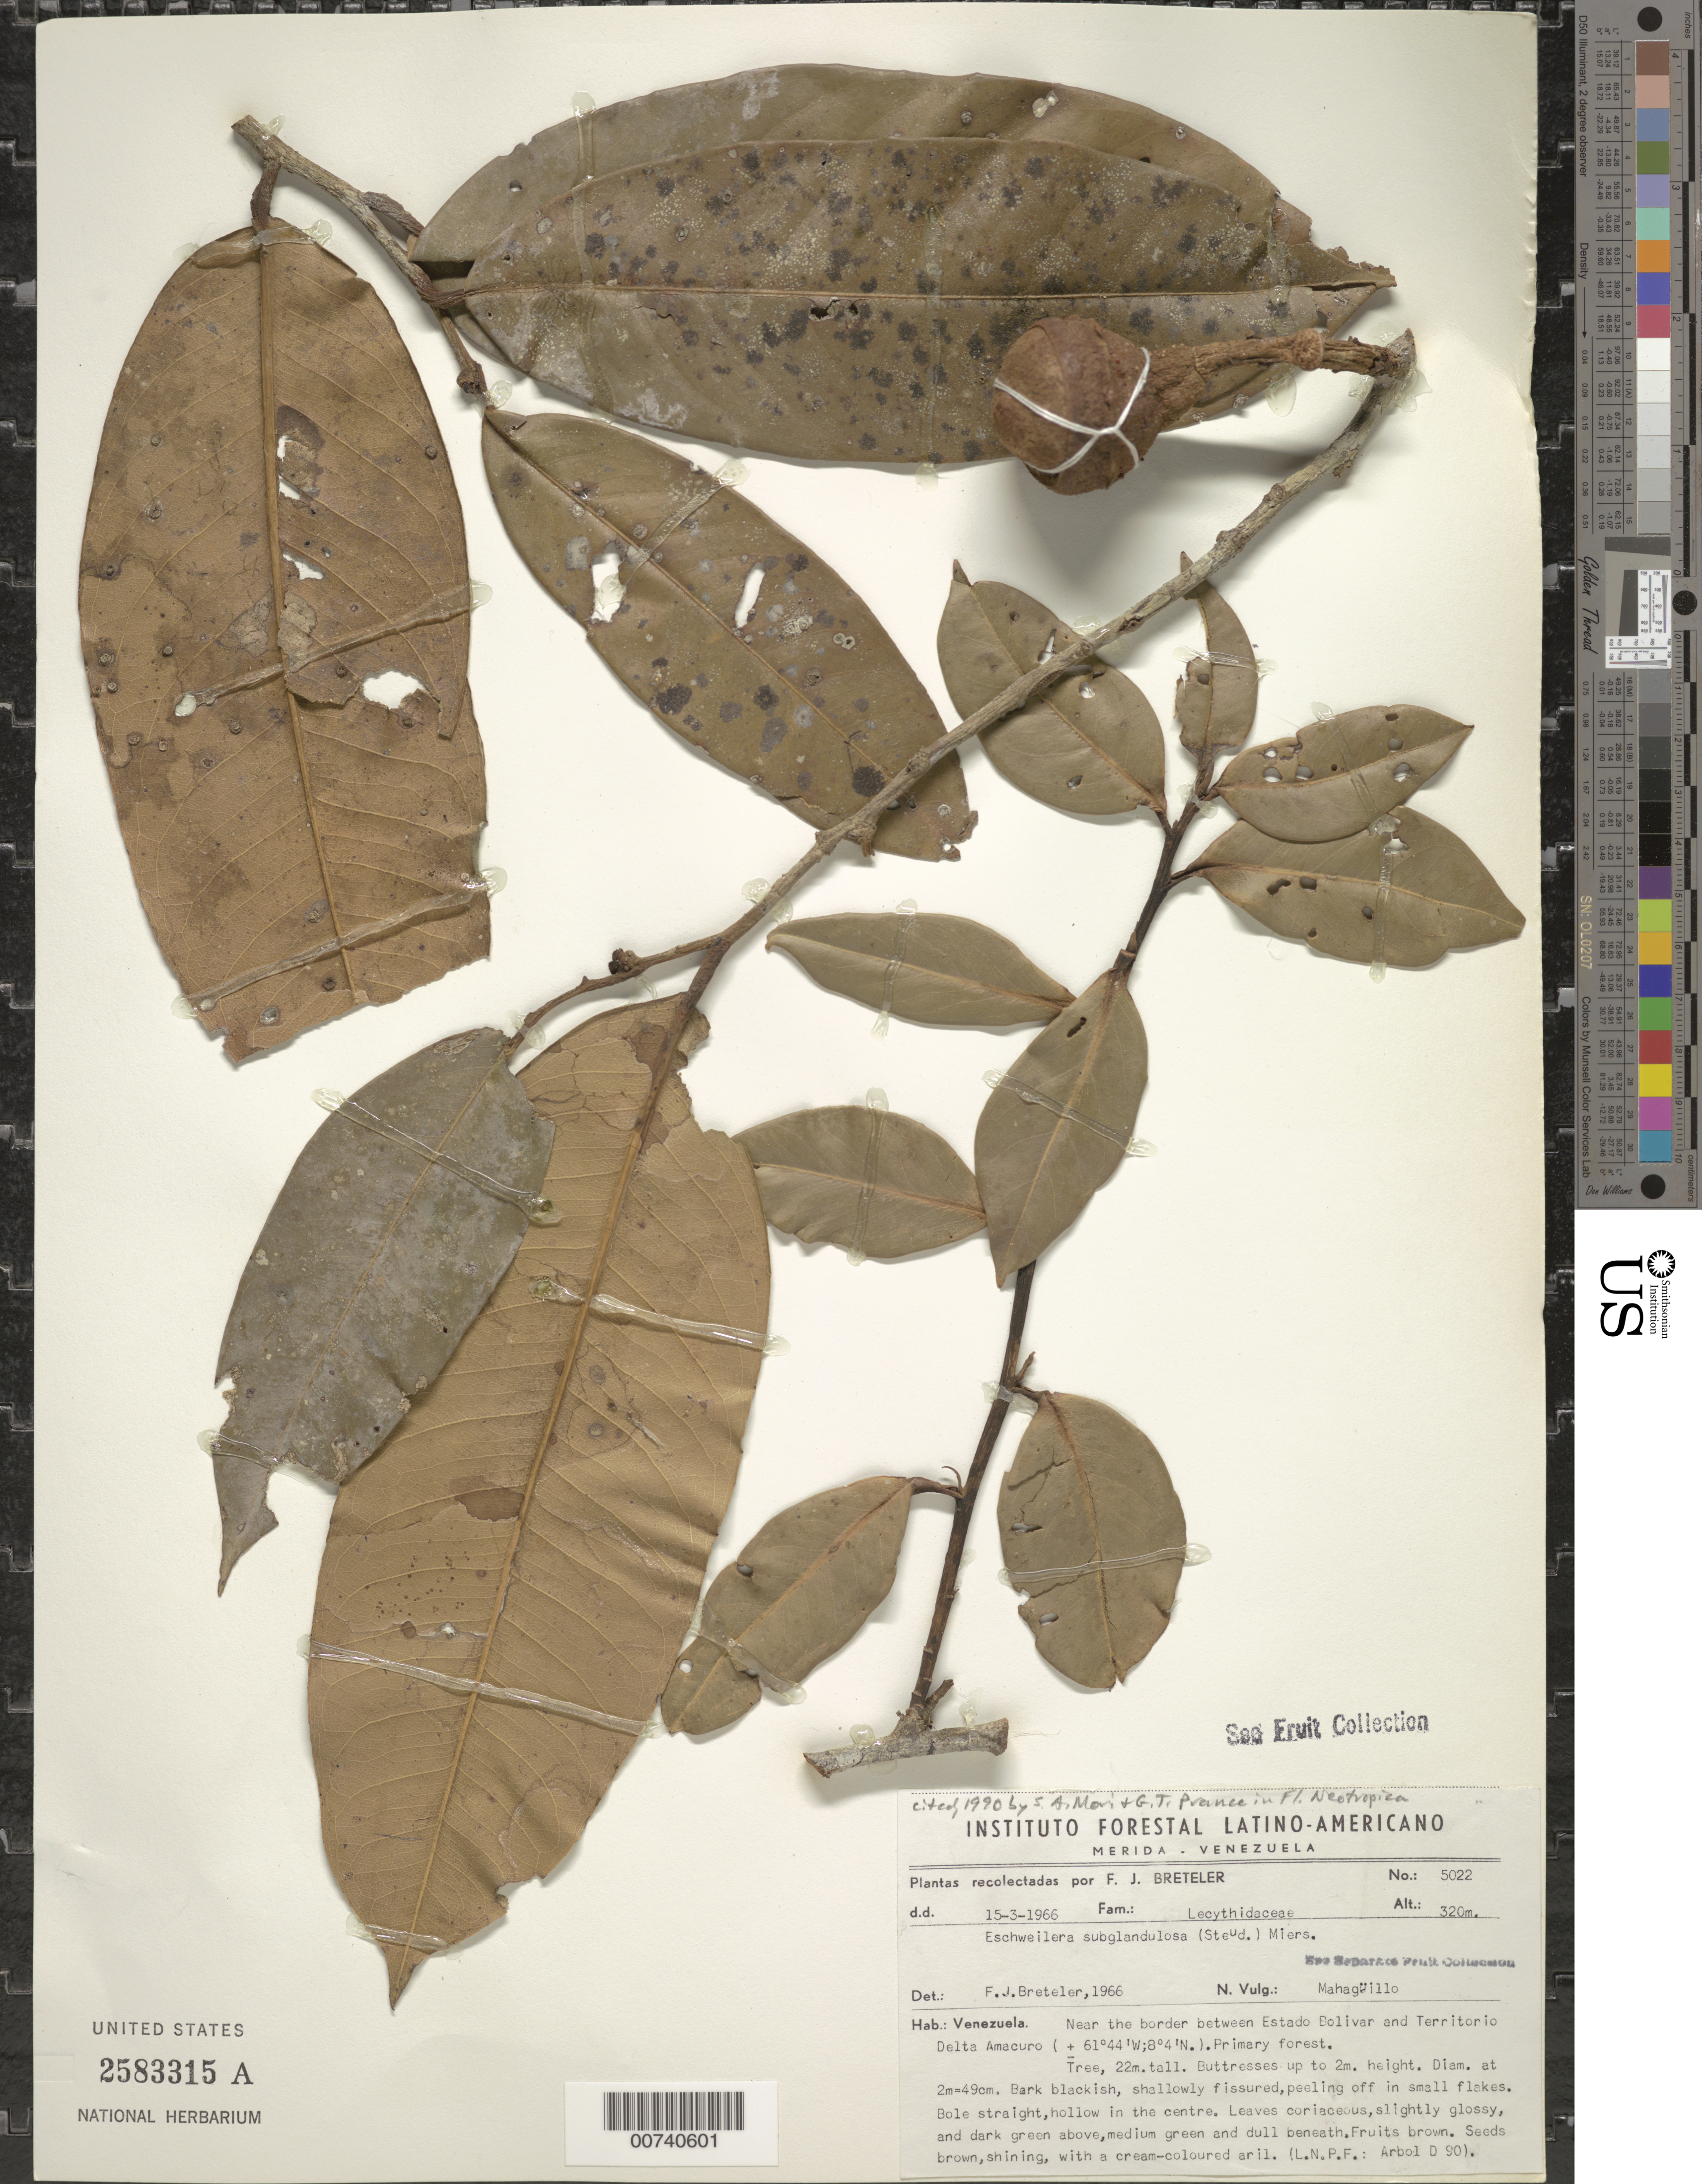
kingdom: Plantae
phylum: Tracheophyta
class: Magnoliopsida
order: Ericales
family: Lecythidaceae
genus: Eschweilera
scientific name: Eschweilera subglandulosa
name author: (Steud. ex Berg) Miers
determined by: Mori, Scott A.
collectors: F. J. Breteler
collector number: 5022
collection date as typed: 15-Mar-66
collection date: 1966-03-15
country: Venezuela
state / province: Bolívar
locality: Río Grande o Toro, near border between Estado Bolívar and Territorío Delta Amacuro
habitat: Primary forest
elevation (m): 320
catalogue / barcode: US 2583315A